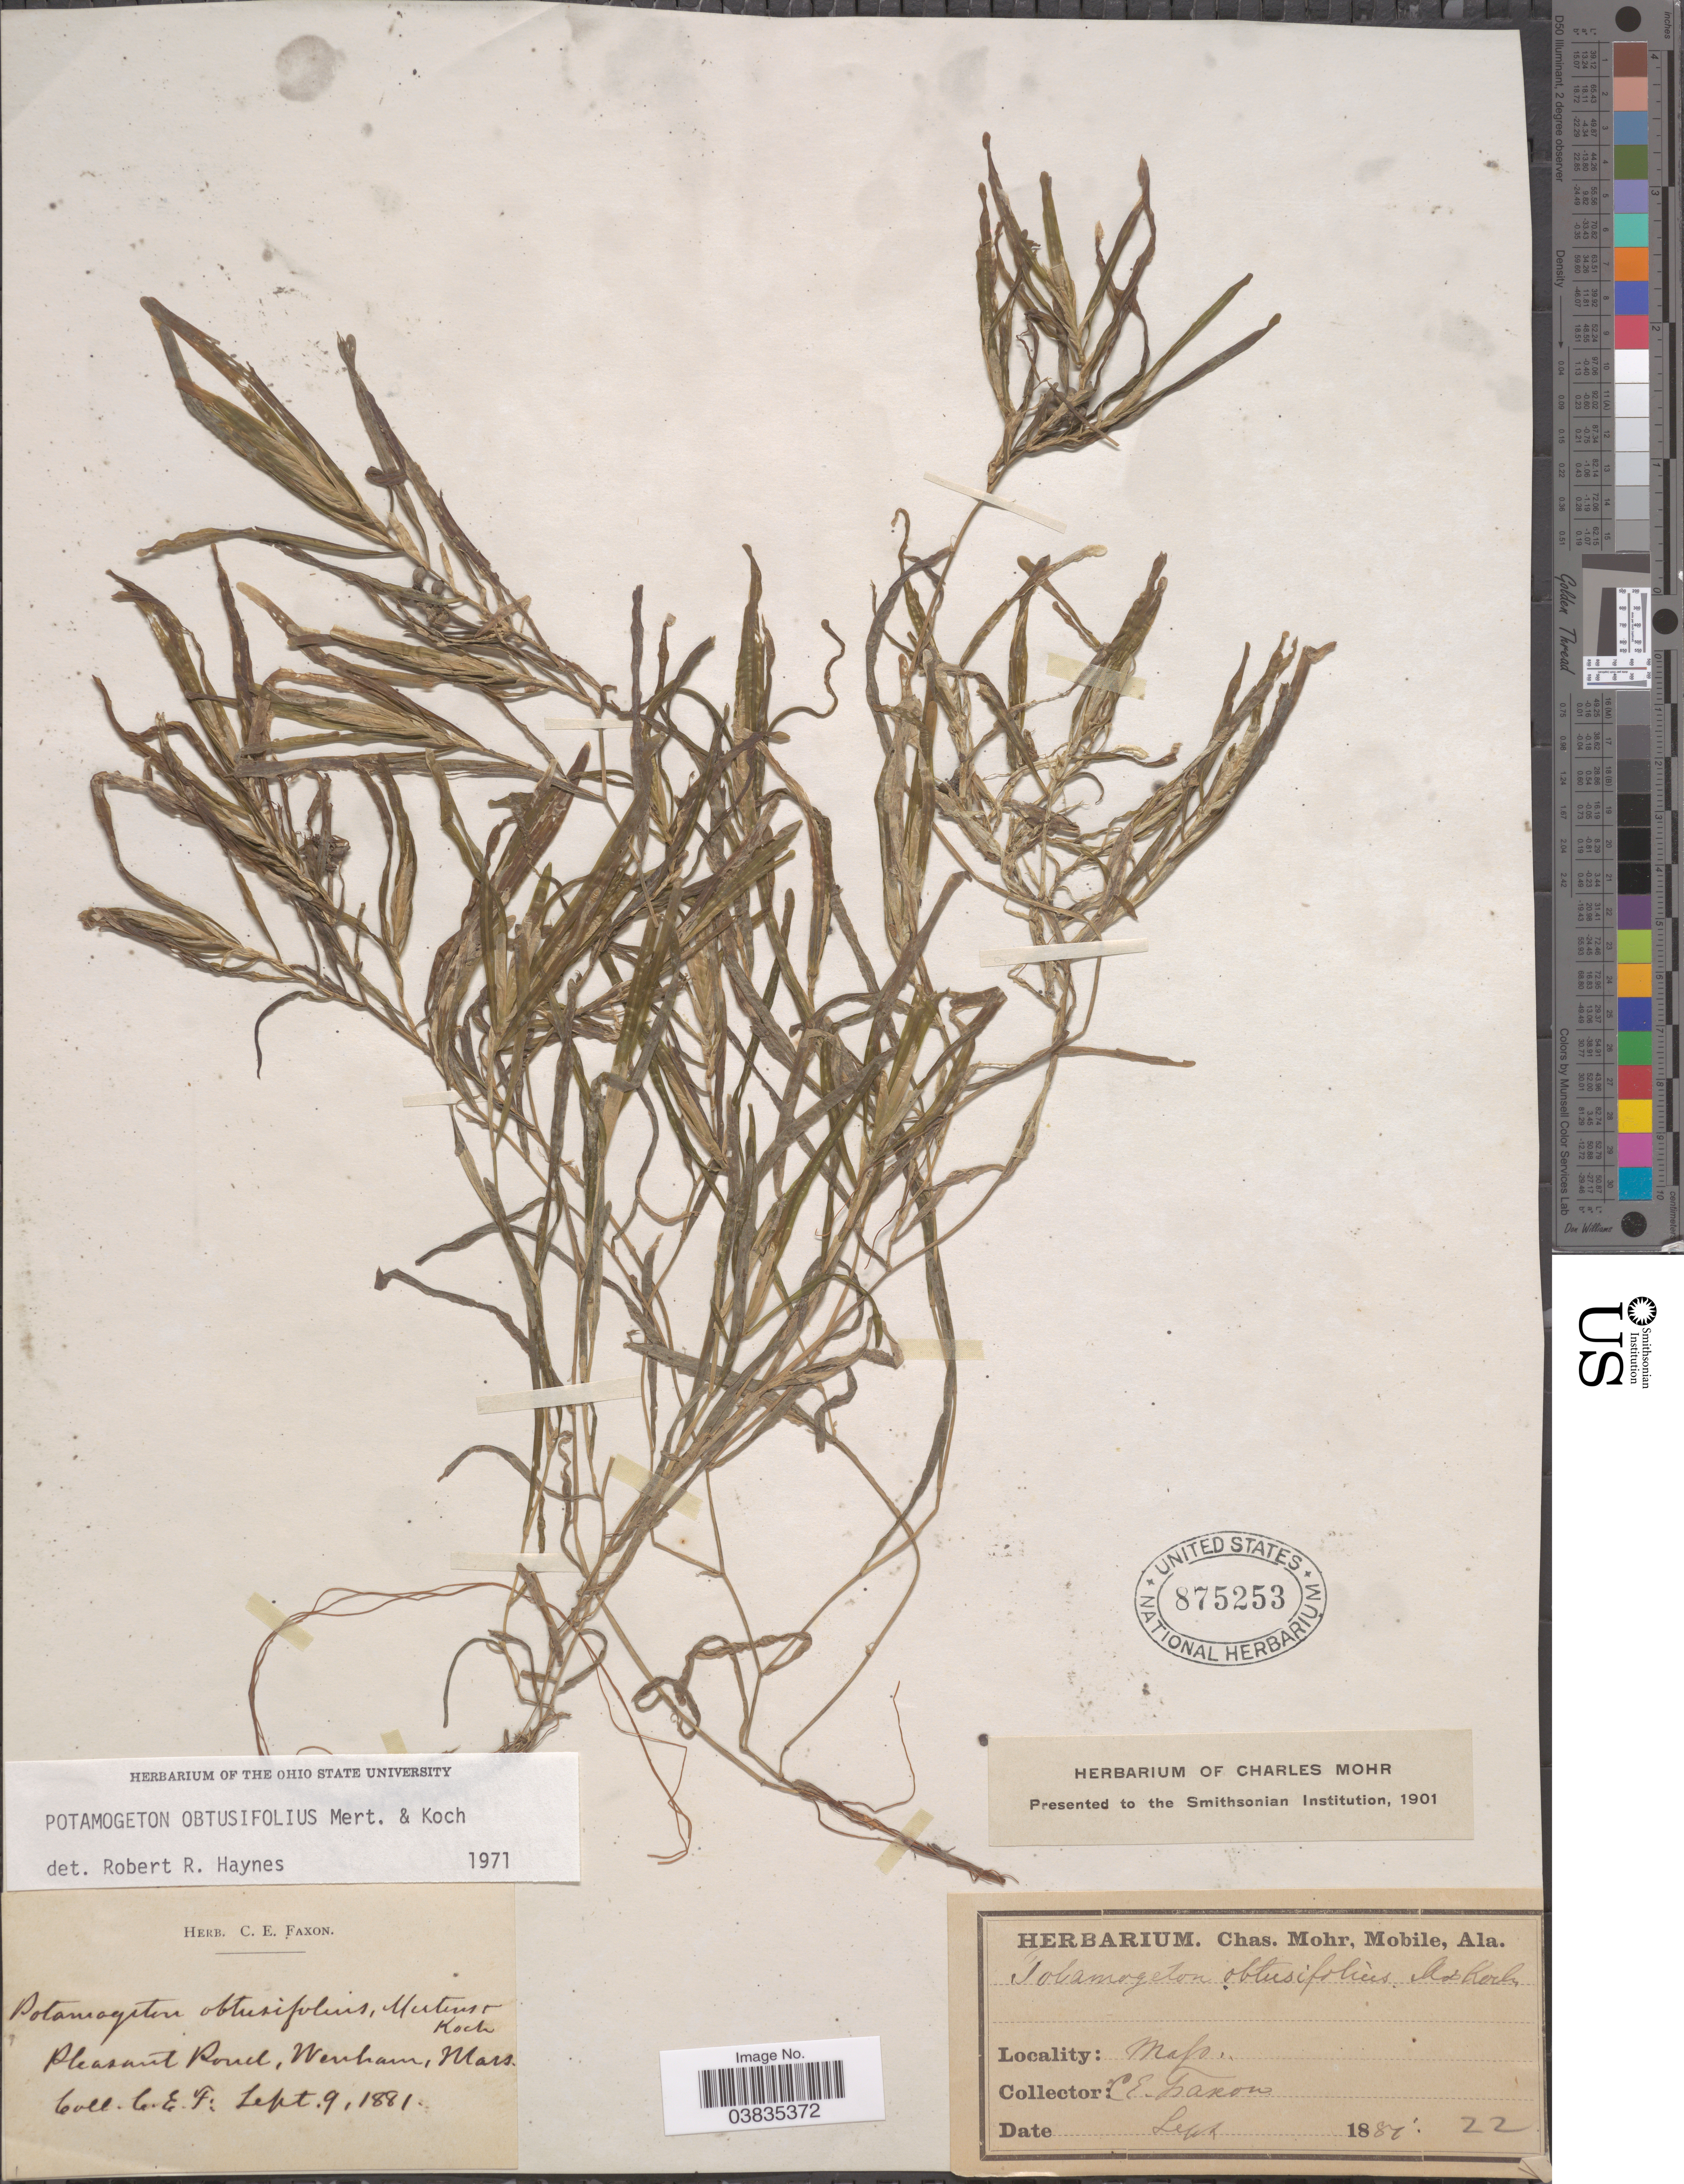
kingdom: Plantae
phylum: Tracheophyta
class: Liliopsida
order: Alismatales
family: Potamogetonaceae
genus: Potamogeton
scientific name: Potamogeton obtusifolius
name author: Mert. & W.D.J. Koch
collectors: C. Faxon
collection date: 1881-09-09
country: United States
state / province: Massachusetts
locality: Pleasant Pond, Wenham.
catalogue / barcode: US 875253